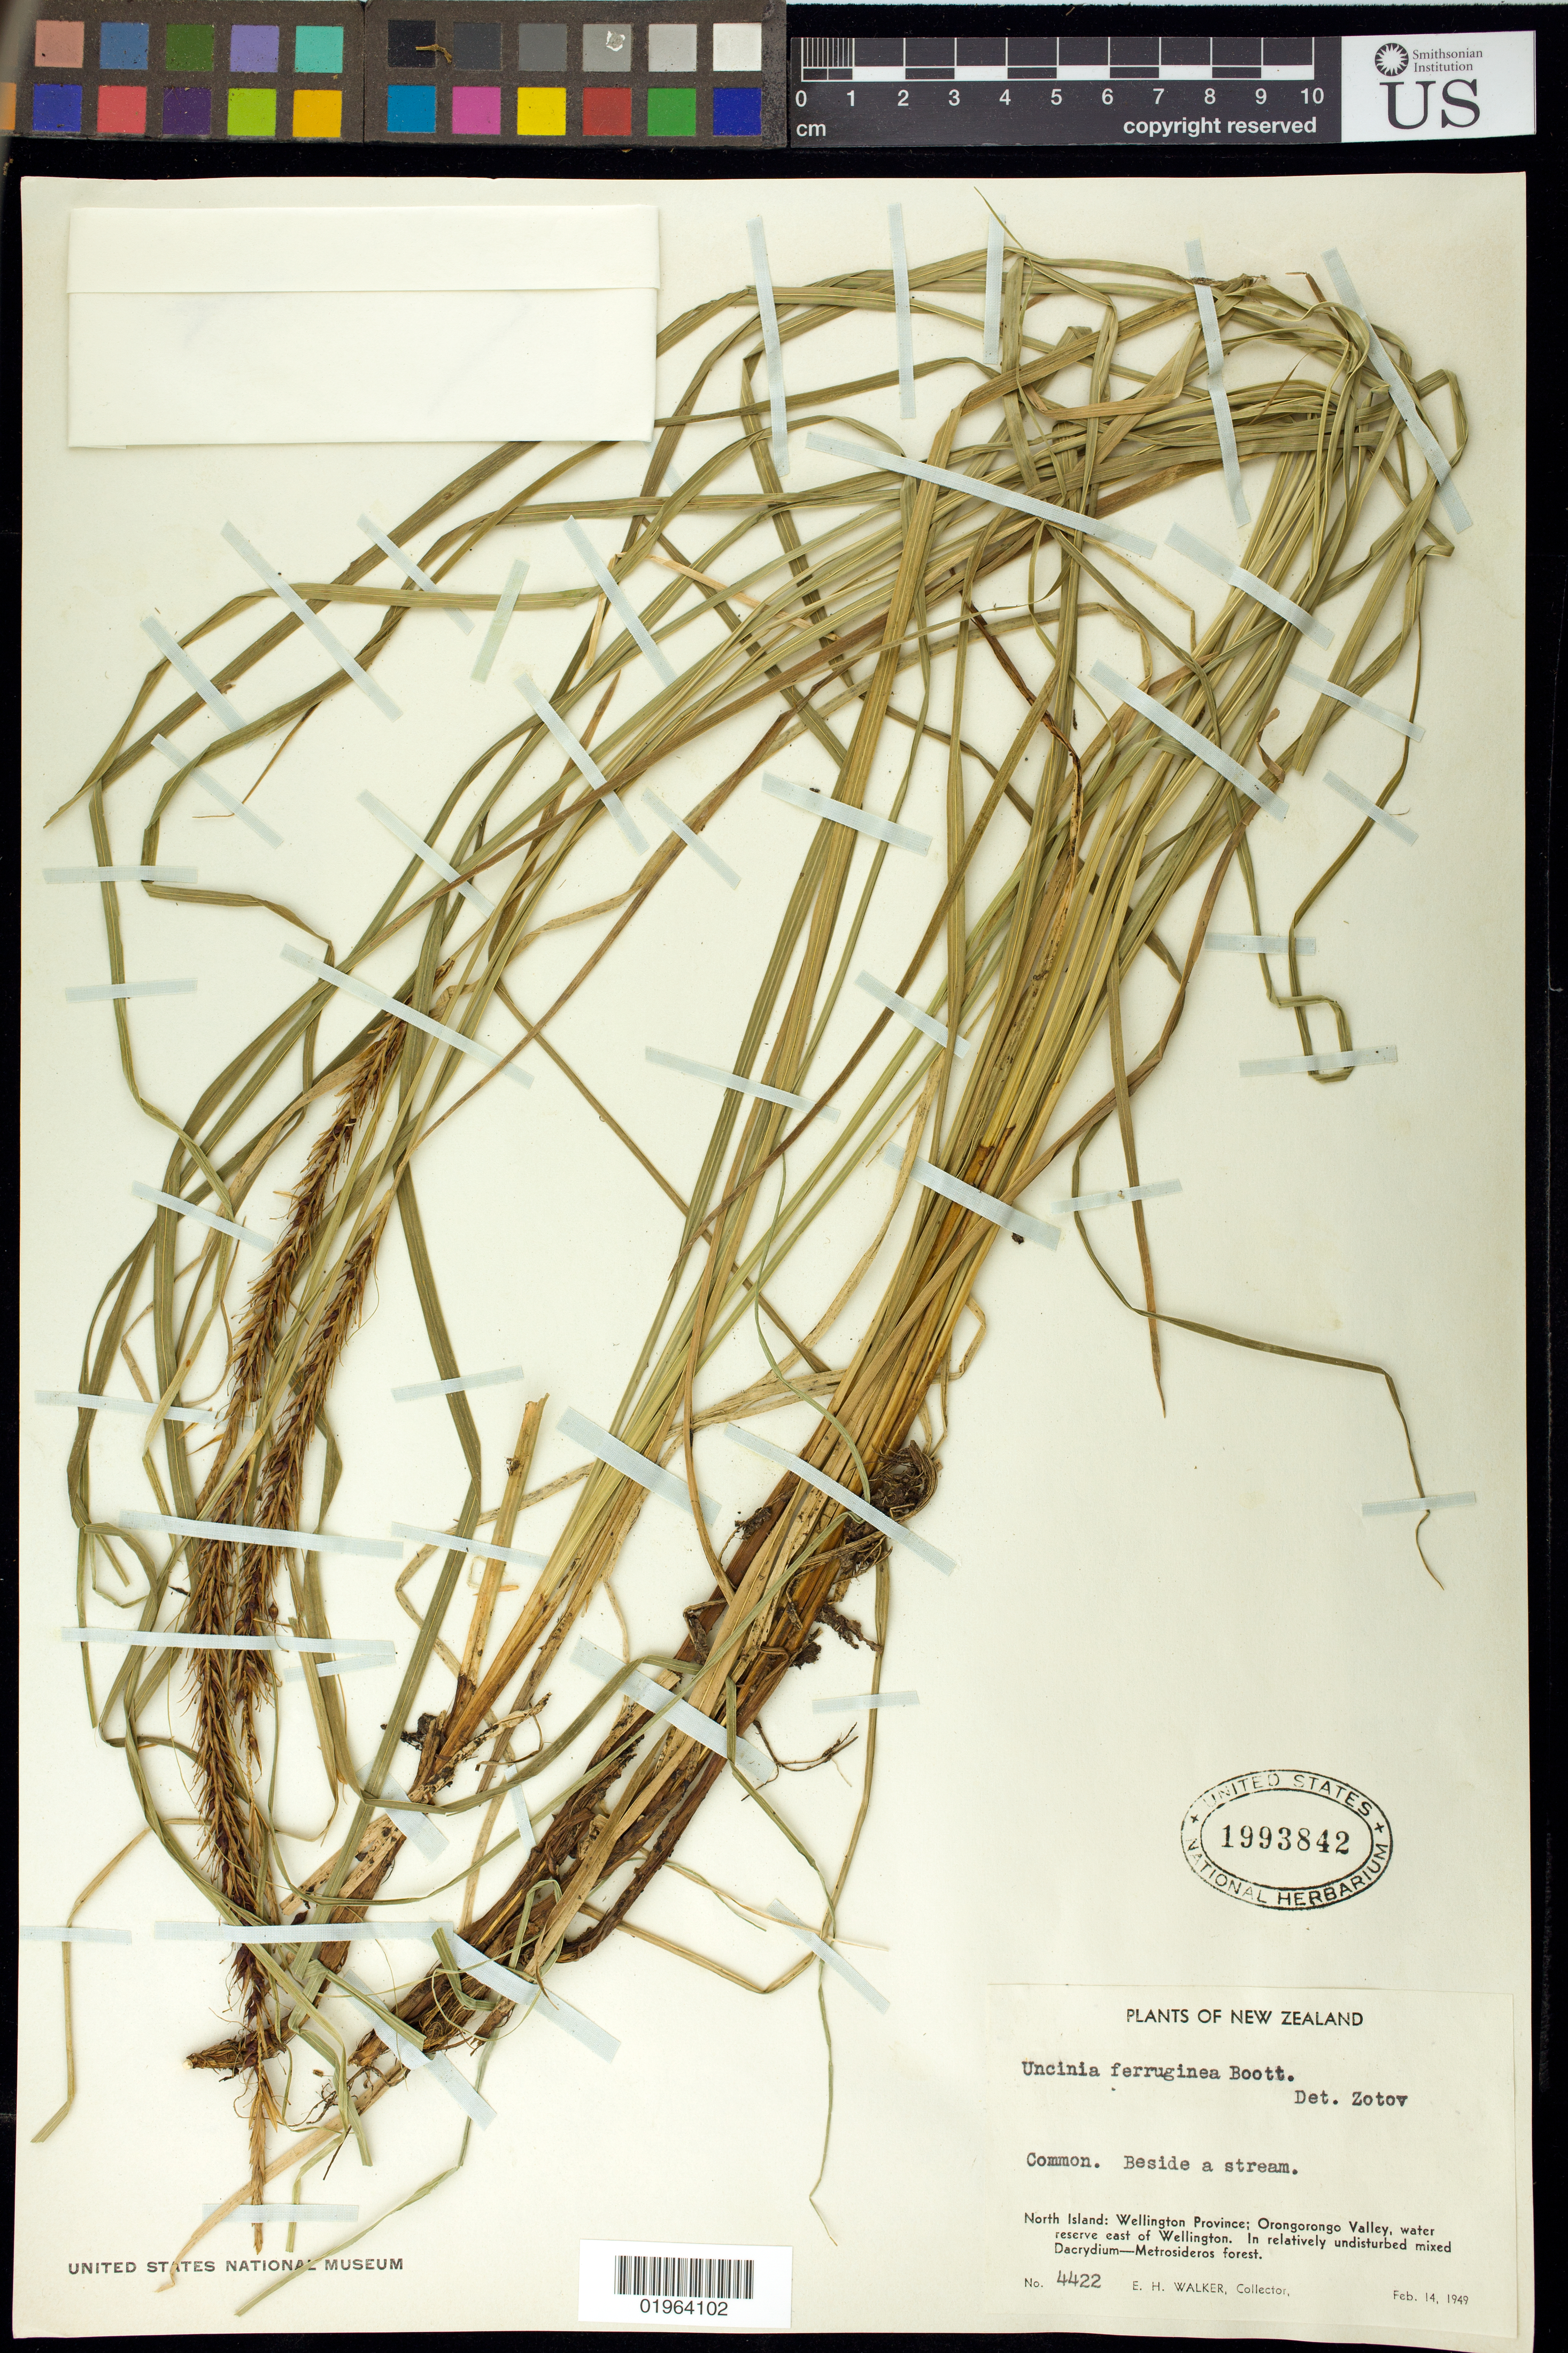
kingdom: Plantae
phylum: Tracheophyta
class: Liliopsida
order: Poales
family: Cyperaceae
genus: Carex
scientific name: Carex megalepis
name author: K.A. Ford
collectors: E. H. Walker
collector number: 4422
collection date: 1949-02-14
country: New Zealand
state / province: Wellington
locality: North Island, Orongorongo valley, water reserve east of Wellington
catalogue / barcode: US 1993842